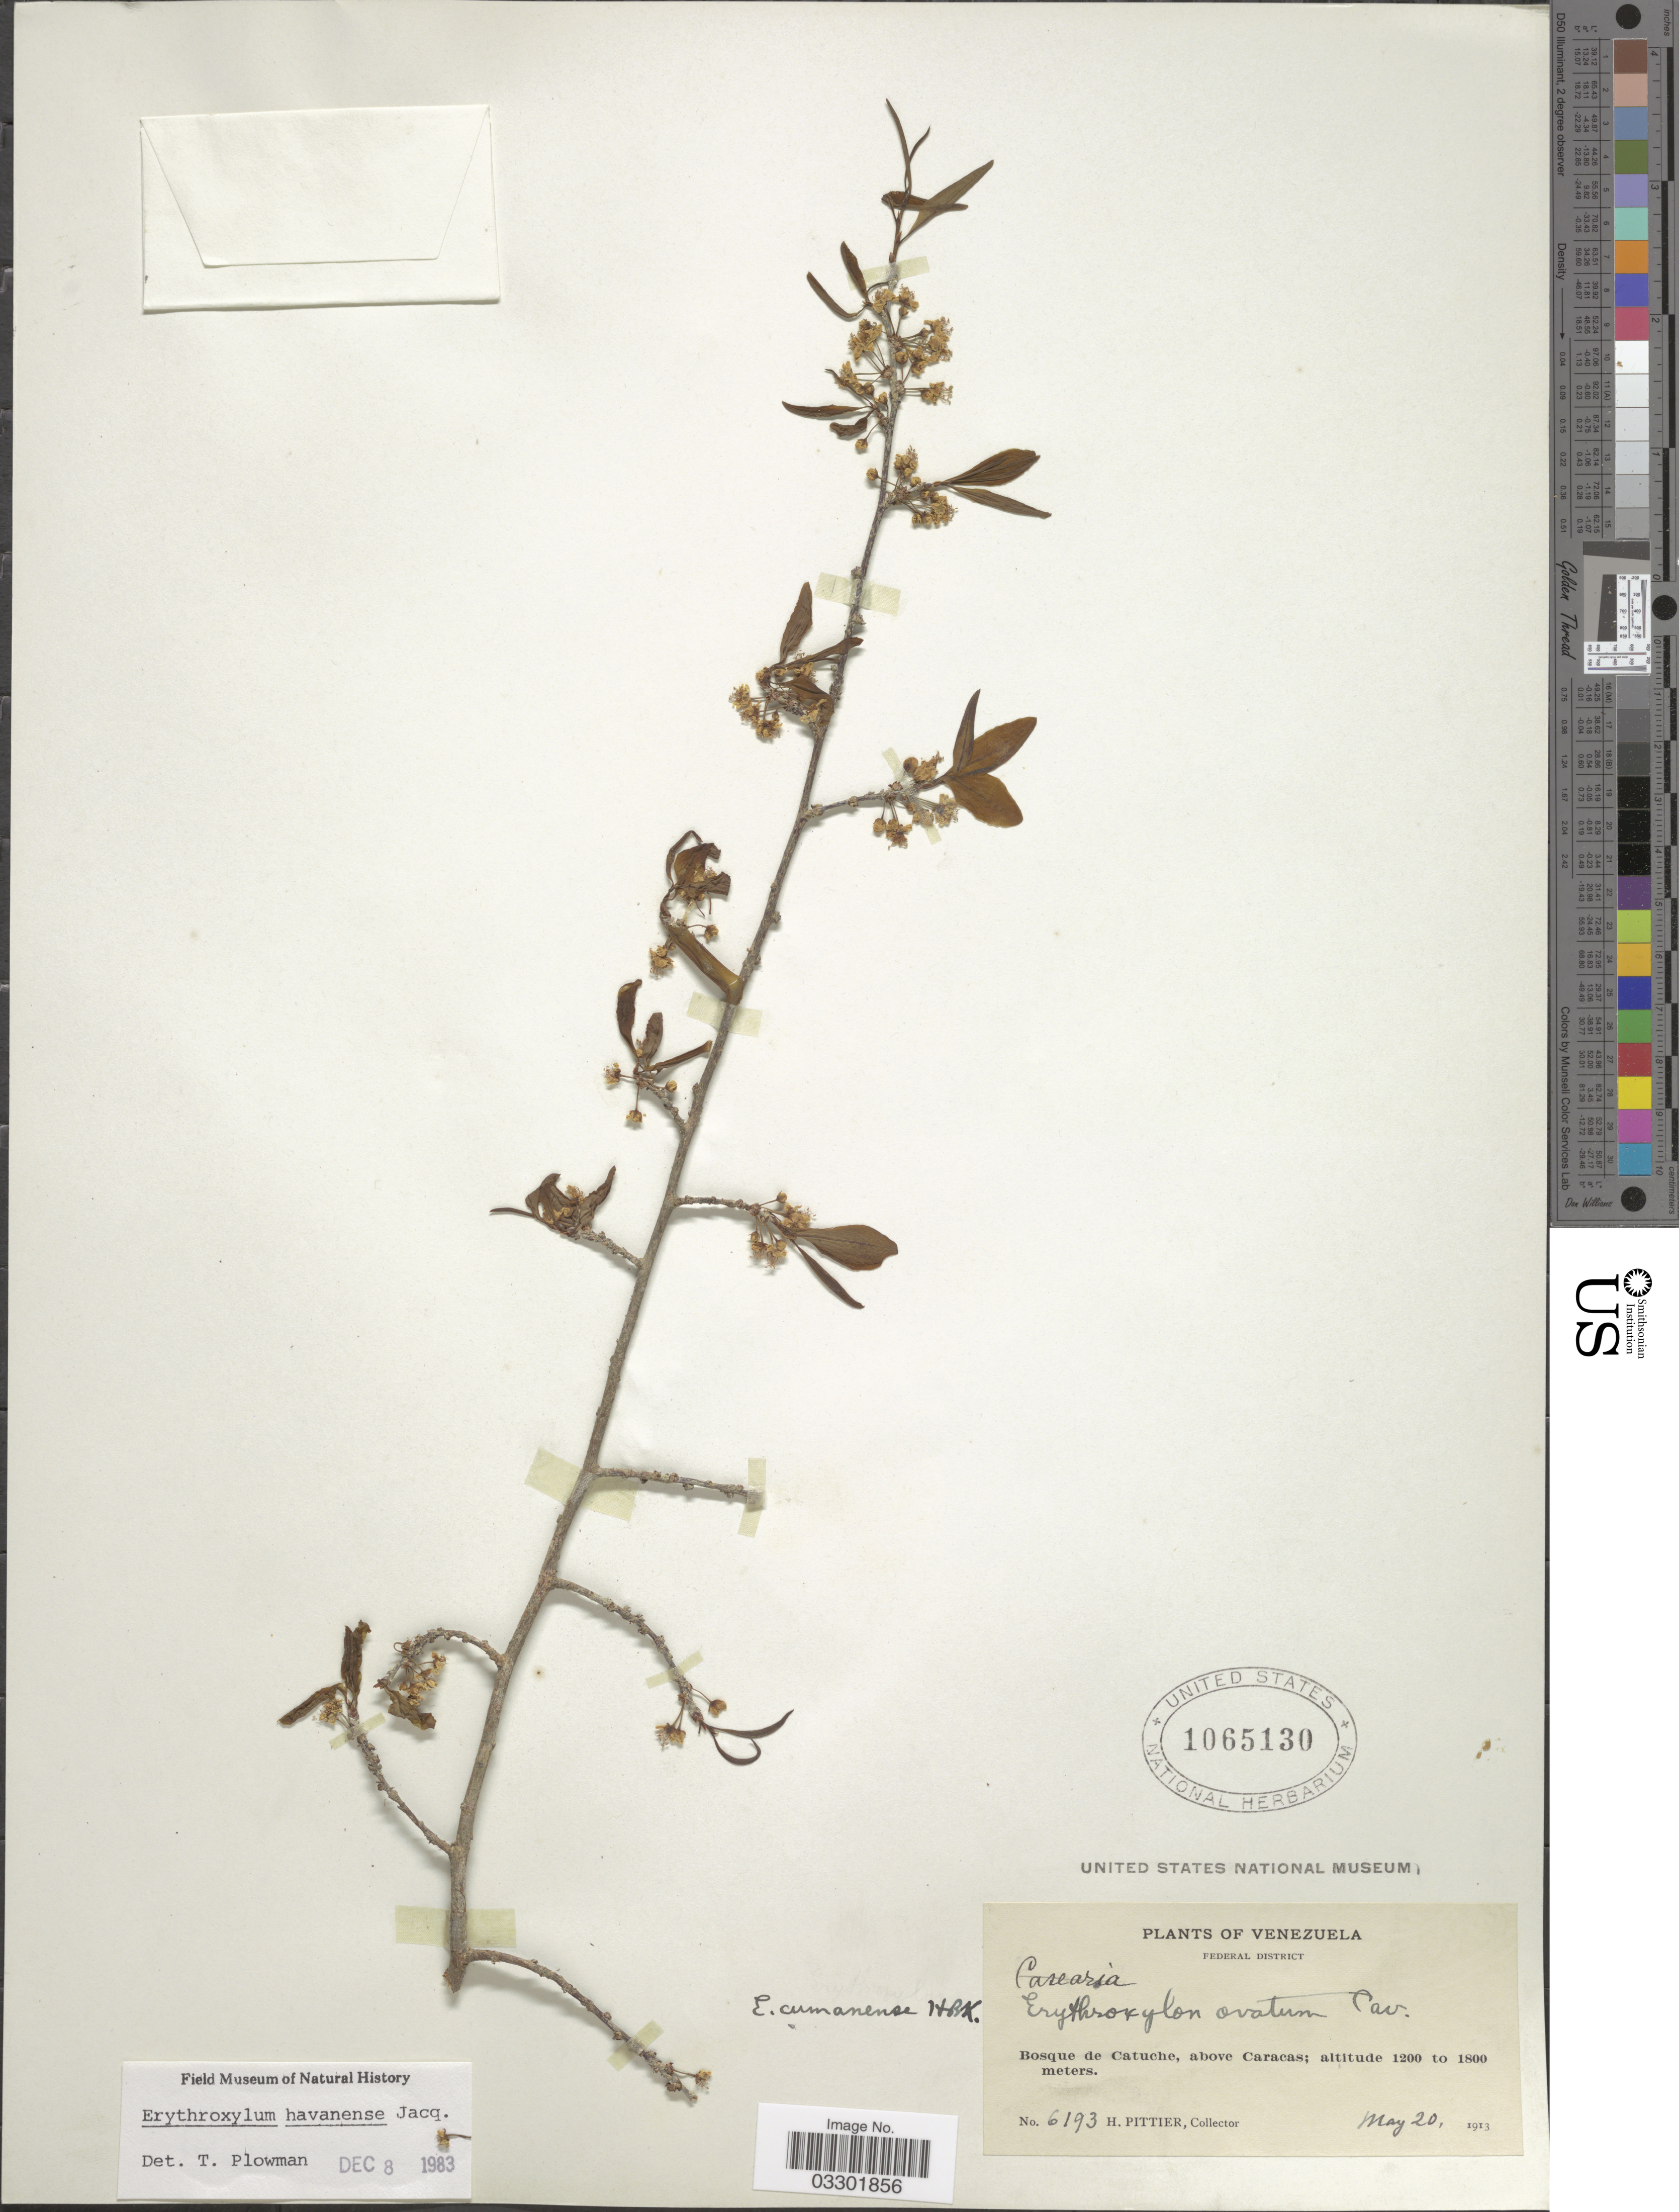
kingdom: Plantae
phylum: Tracheophyta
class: Magnoliopsida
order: Malpighiales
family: Erythroxylaceae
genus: Erythroxylum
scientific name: Erythroxylum havanense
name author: Jacq.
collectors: H. F. Pittier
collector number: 6193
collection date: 1913-05-20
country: Venezuela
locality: Federal District. Bosque de Catuche, above Caracas.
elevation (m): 1200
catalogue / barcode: US 1065130